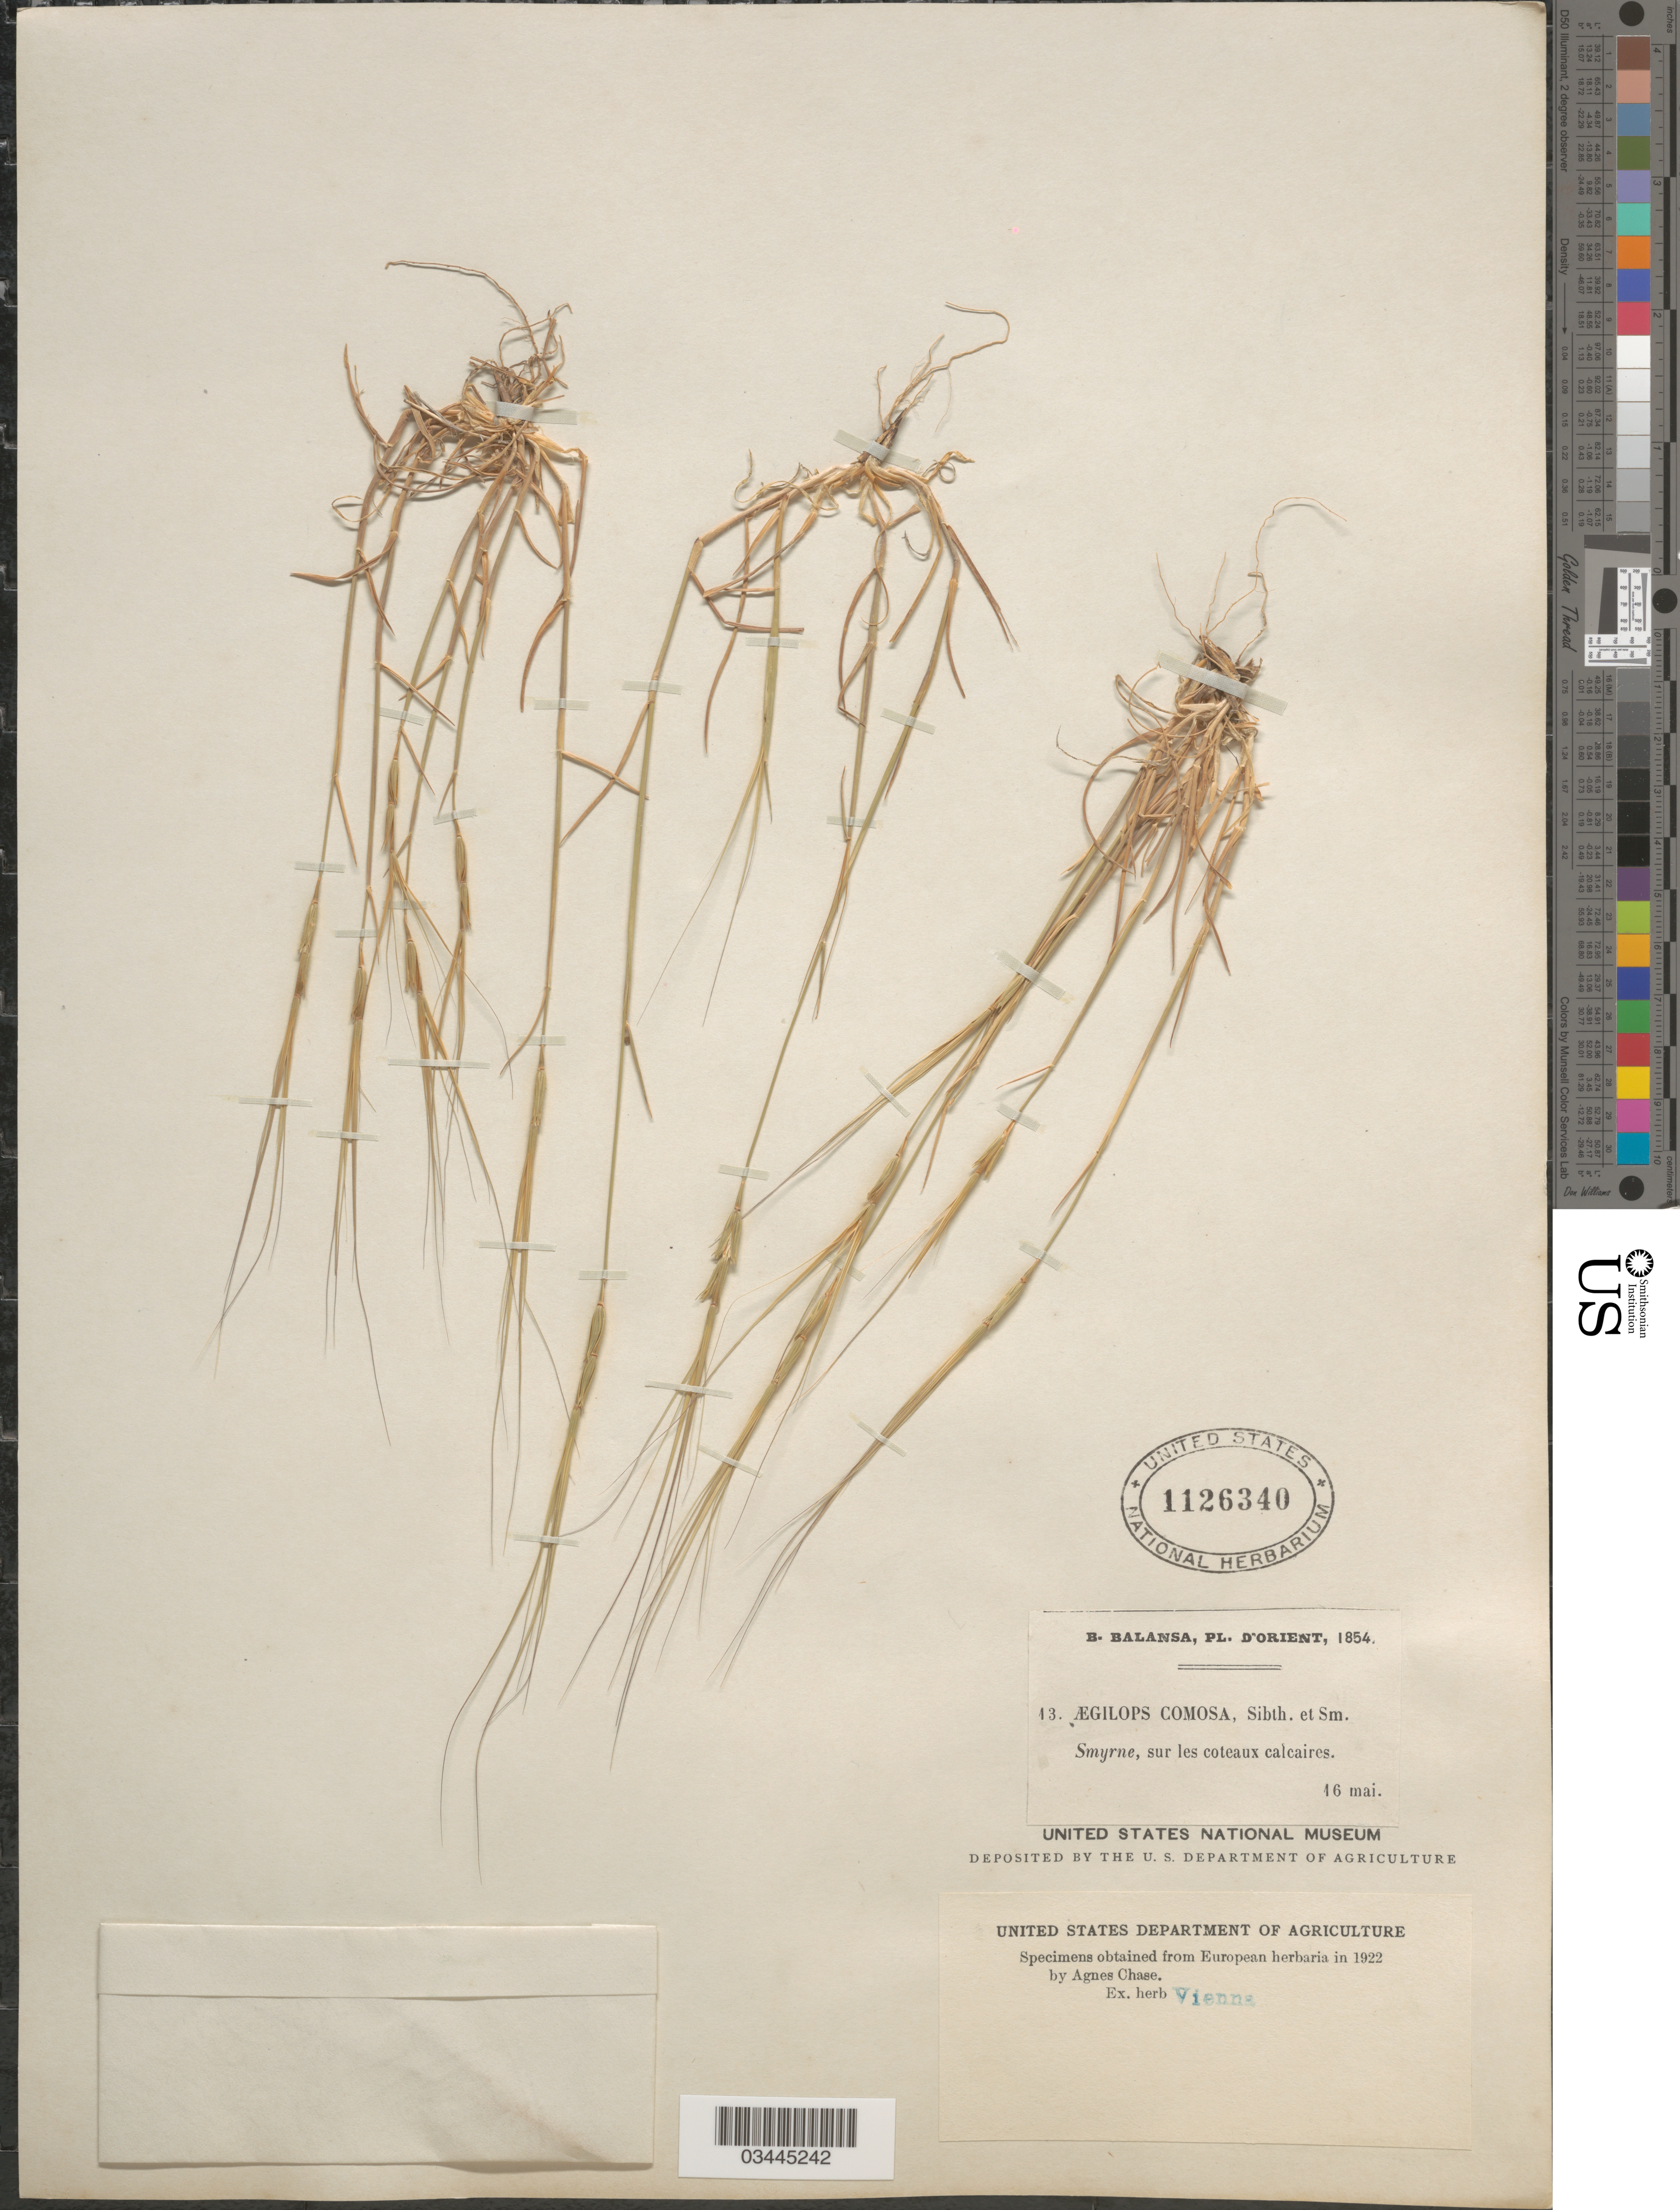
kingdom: Plantae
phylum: Tracheophyta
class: Liliopsida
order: Poales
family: Poaceae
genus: Aegilops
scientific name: Aegilops comosa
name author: Sibth. & Sm.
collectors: B. Balansa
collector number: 13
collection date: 1854-05-16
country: Turkey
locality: Orient. Smyrne, sur les coteaux calcaires.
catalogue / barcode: US 1126340